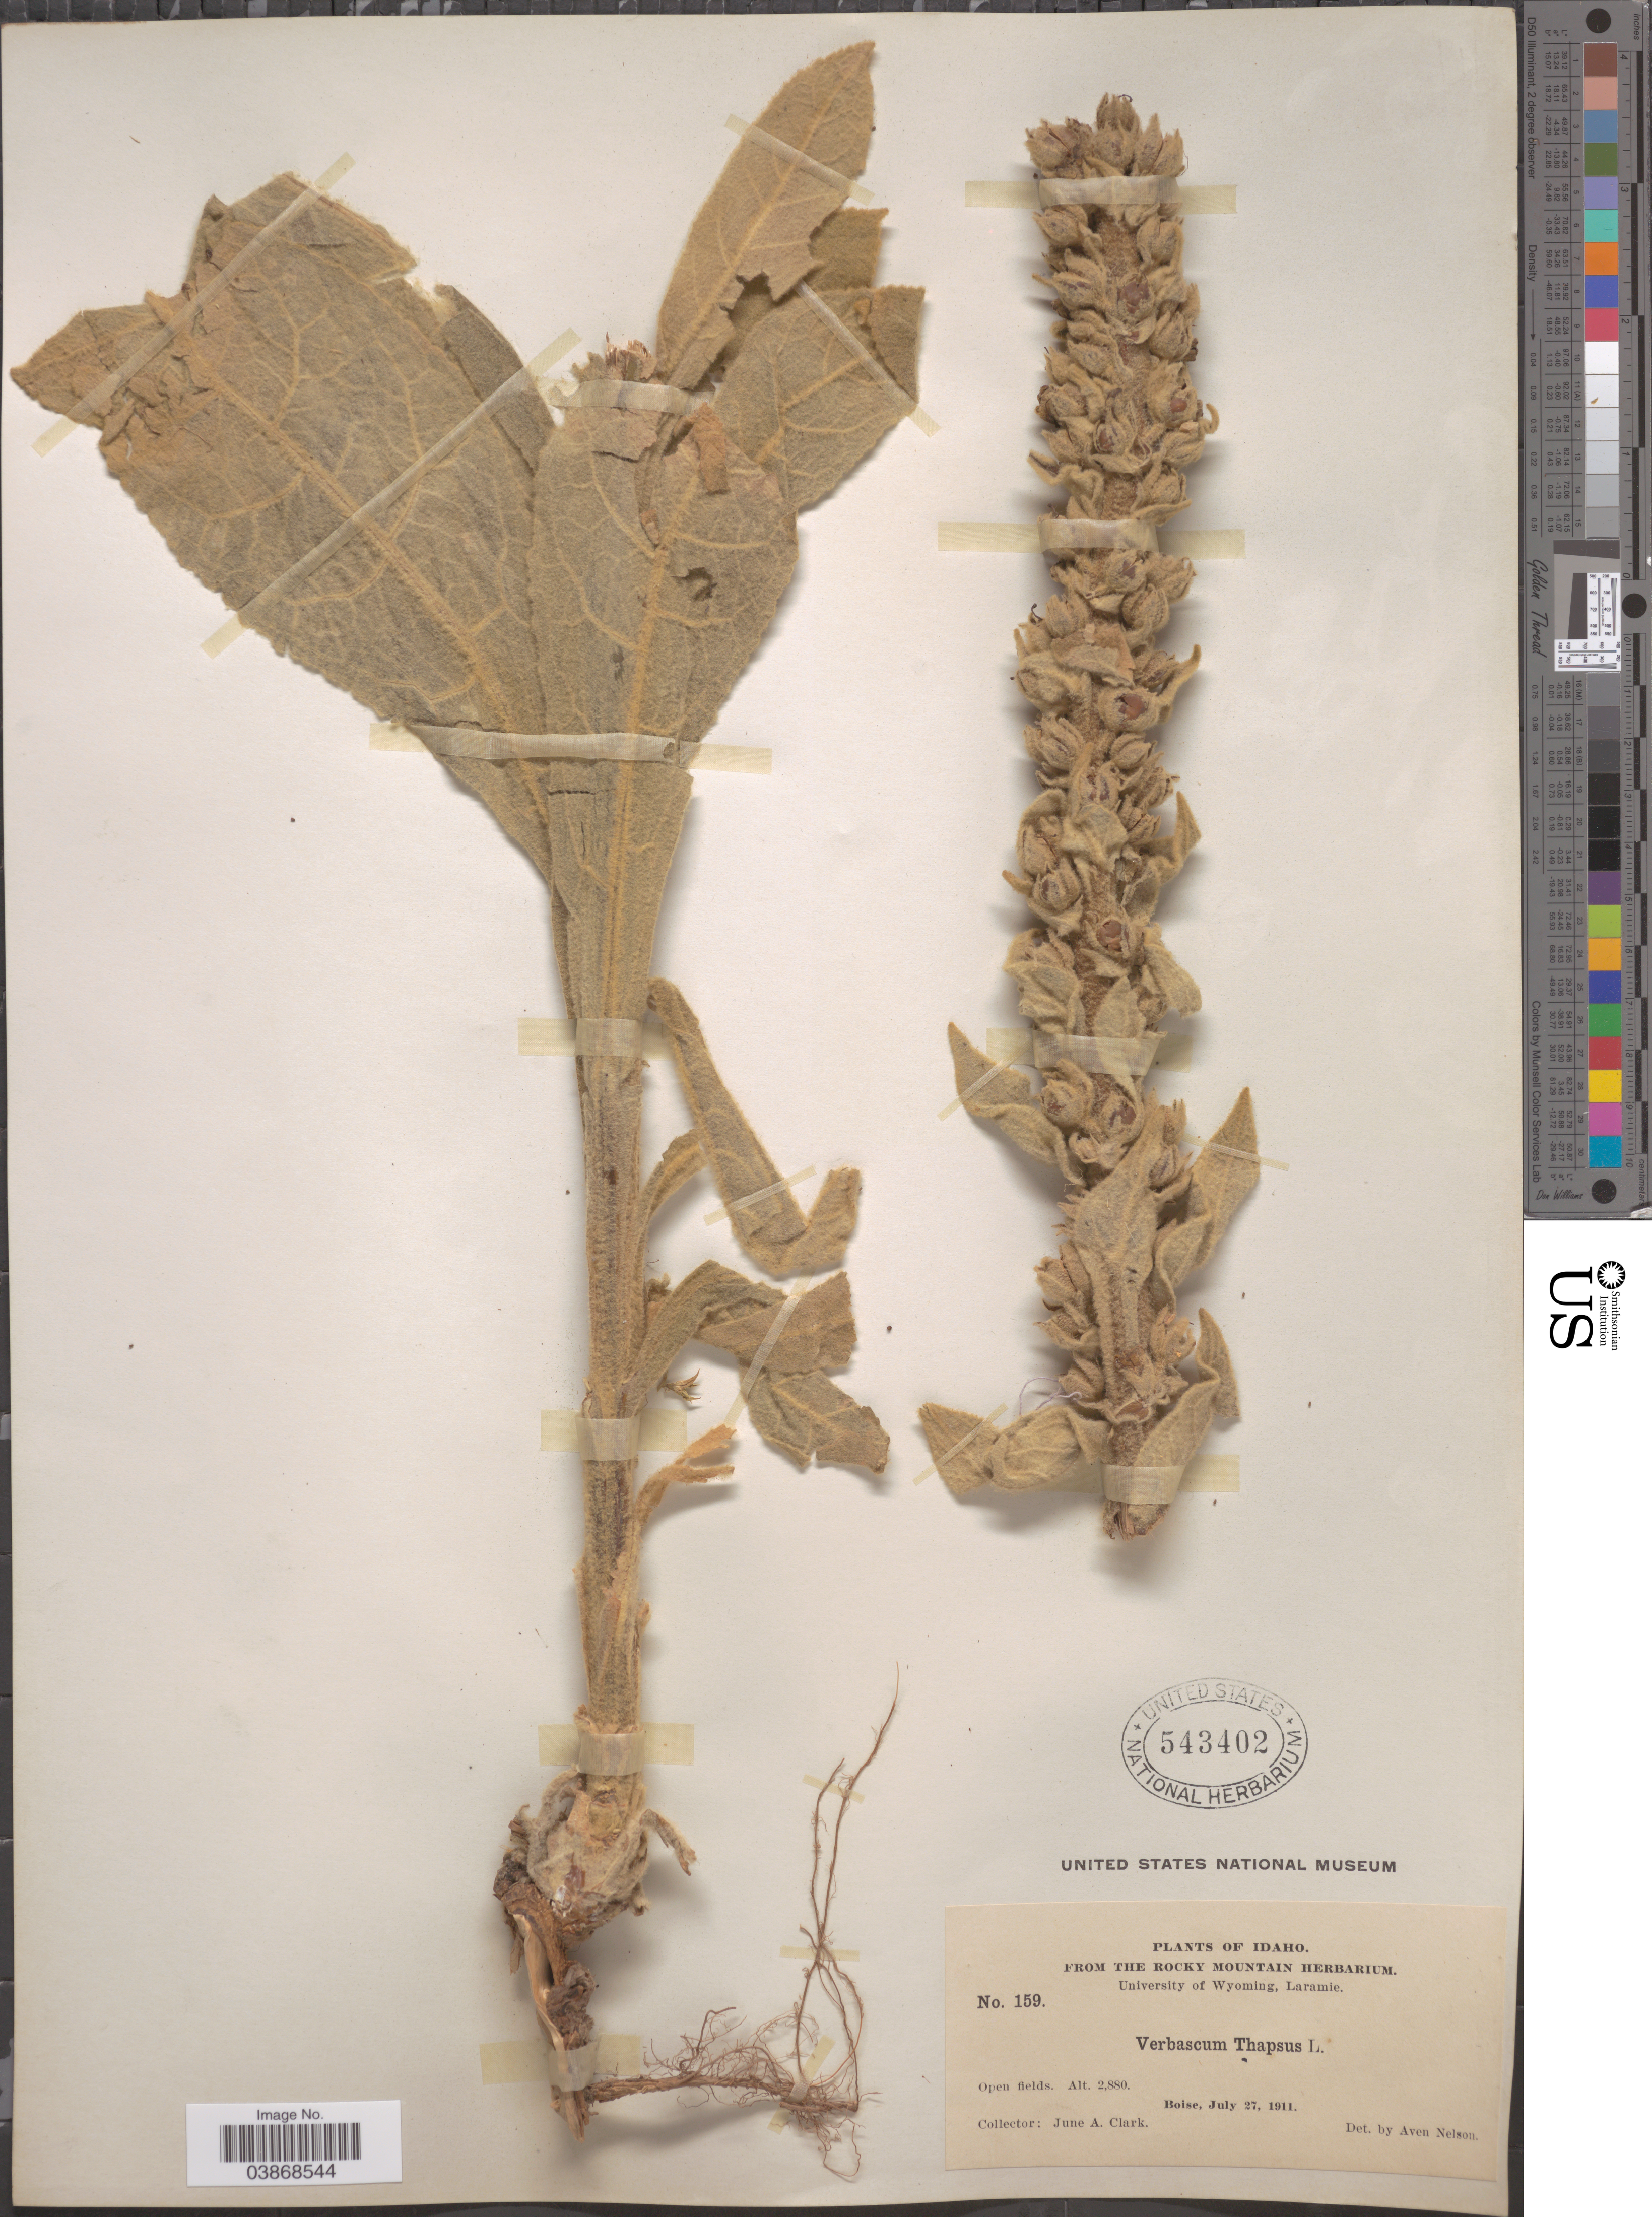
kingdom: Plantae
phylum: Tracheophyta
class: Magnoliopsida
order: Lamiales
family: Scrophulariaceae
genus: Verbascum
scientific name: Verbascum thapsus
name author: L.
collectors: J. A. Clark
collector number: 159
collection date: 1911-07-27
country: United States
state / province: Idaho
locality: Boise.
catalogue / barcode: US 543402